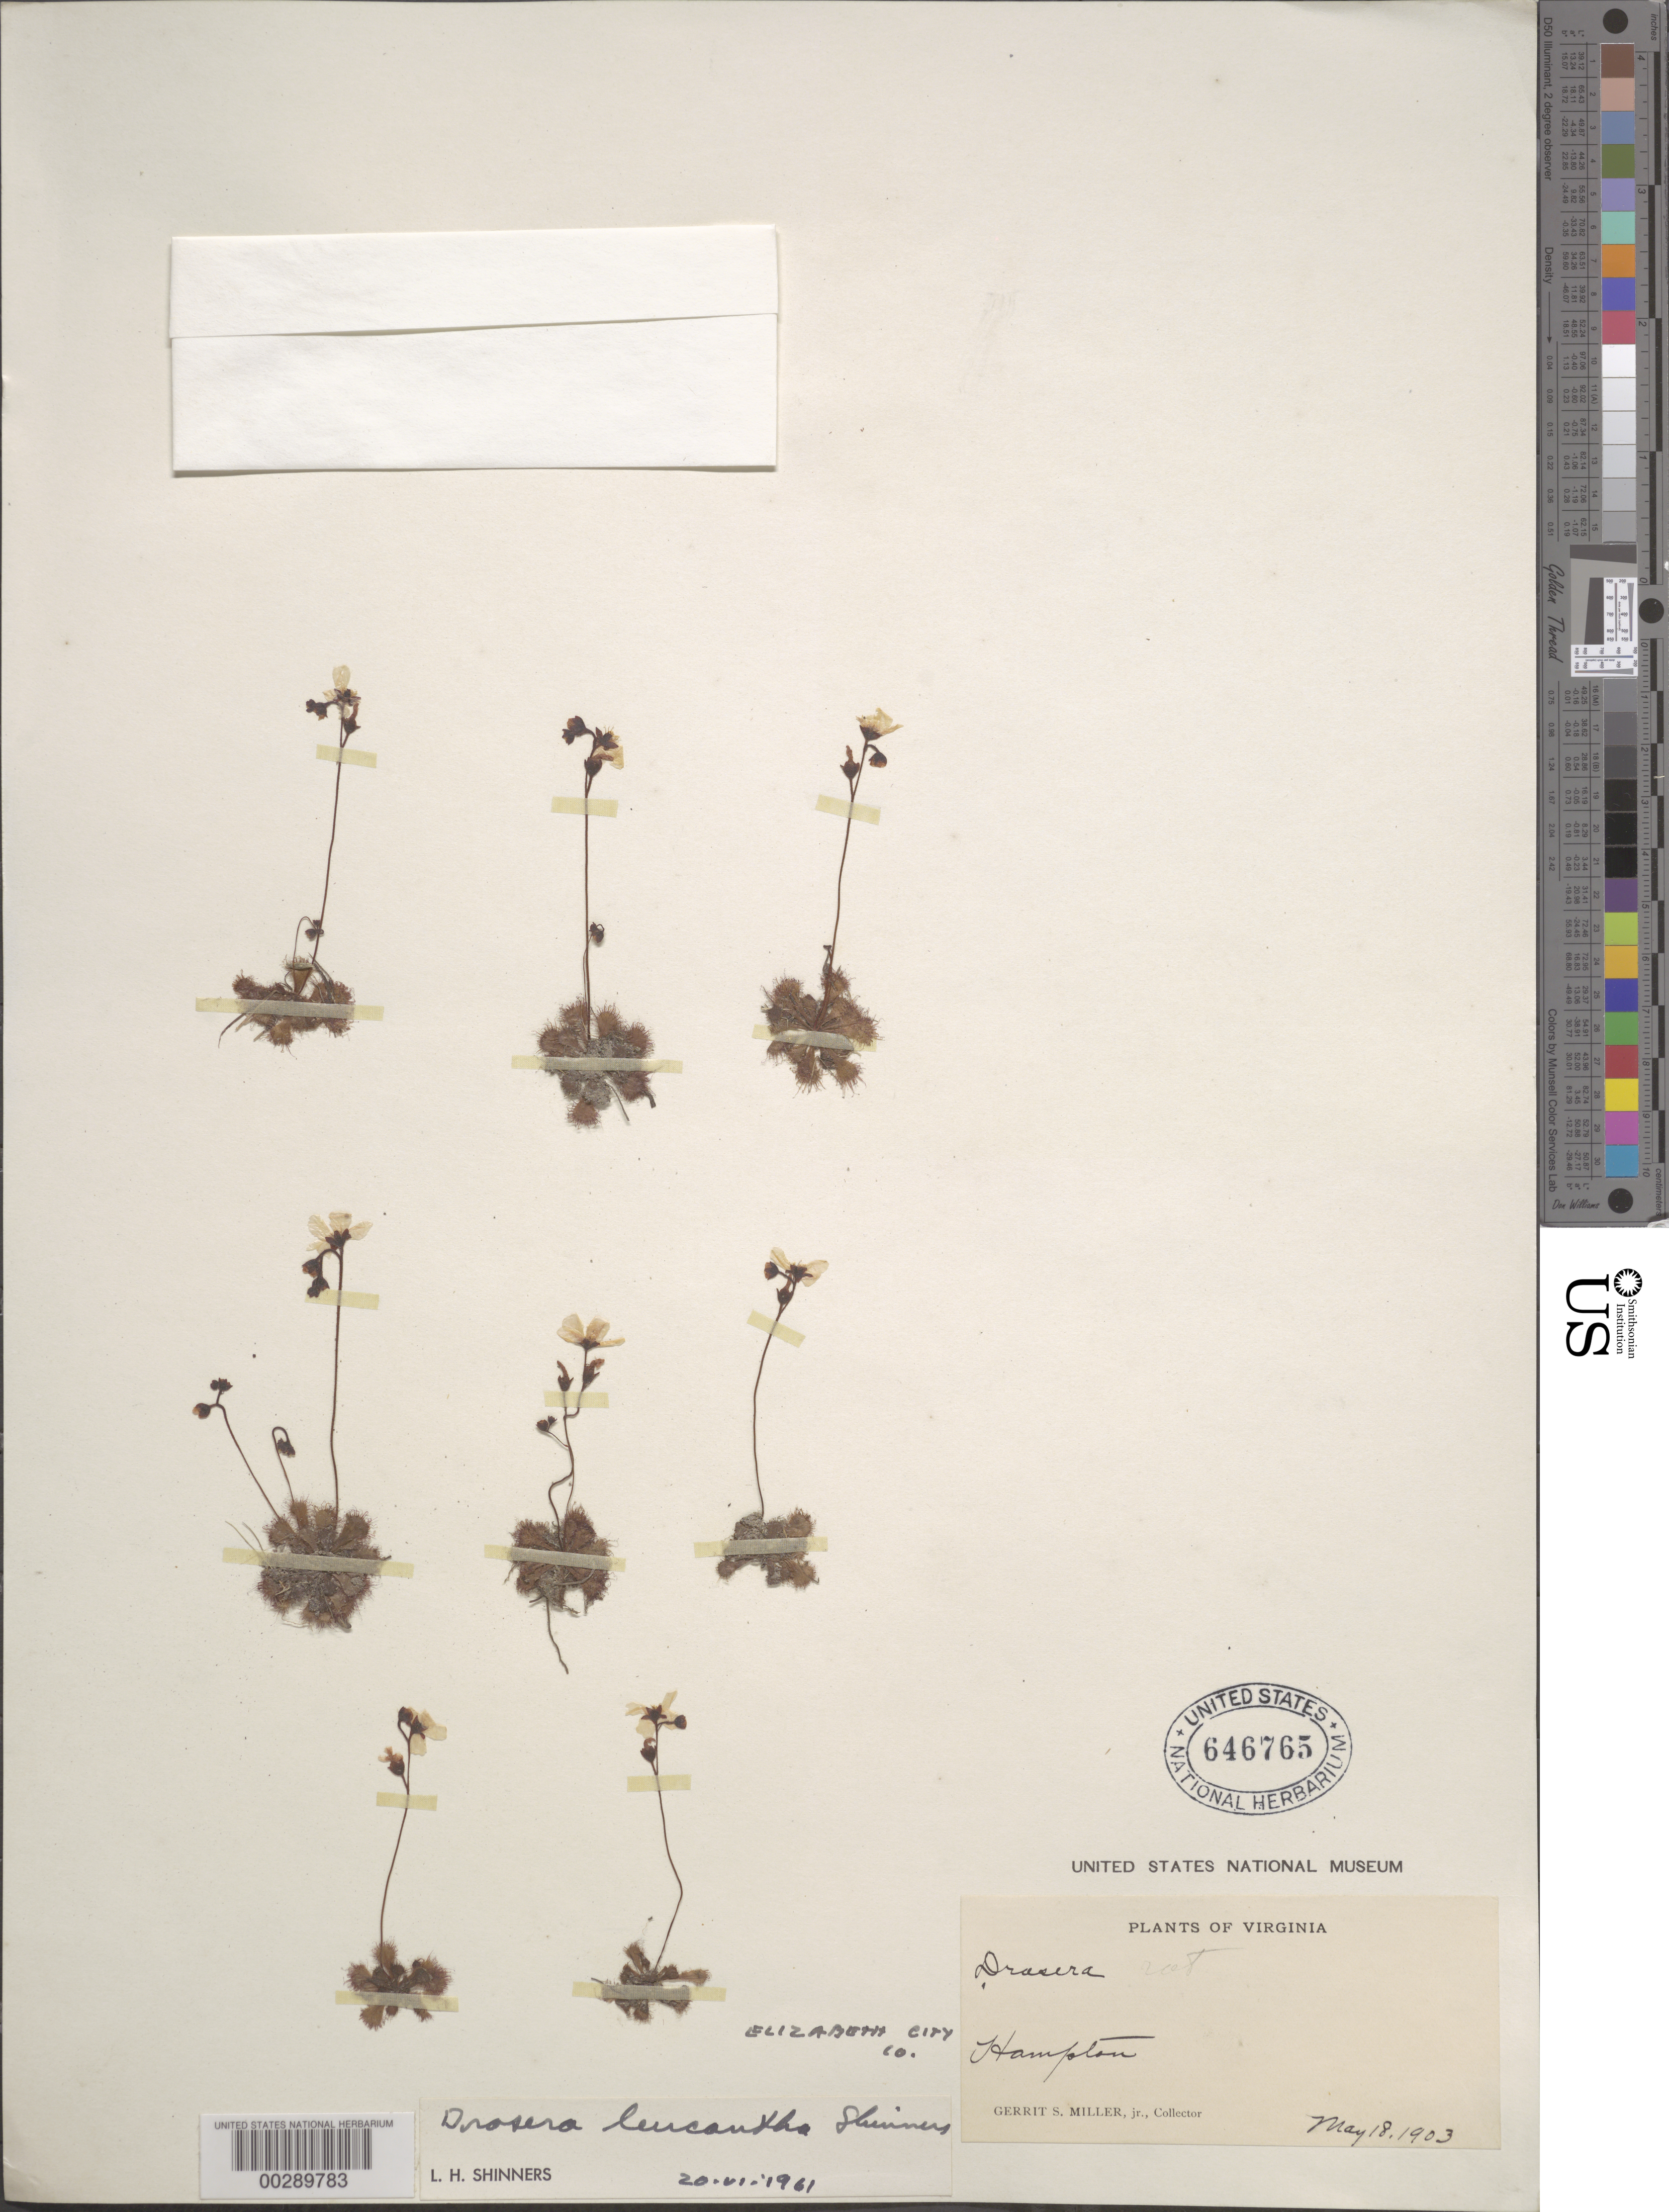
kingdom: Plantae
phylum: Tracheophyta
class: Magnoliopsida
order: Caryophyllales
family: Droseraceae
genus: Drosera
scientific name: Drosera leucantha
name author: Shinners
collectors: G. S. Miller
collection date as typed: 18 May 1903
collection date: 1903-05-18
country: United States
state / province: Virginia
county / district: City of Alexandria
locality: Hampton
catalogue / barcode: US 646765